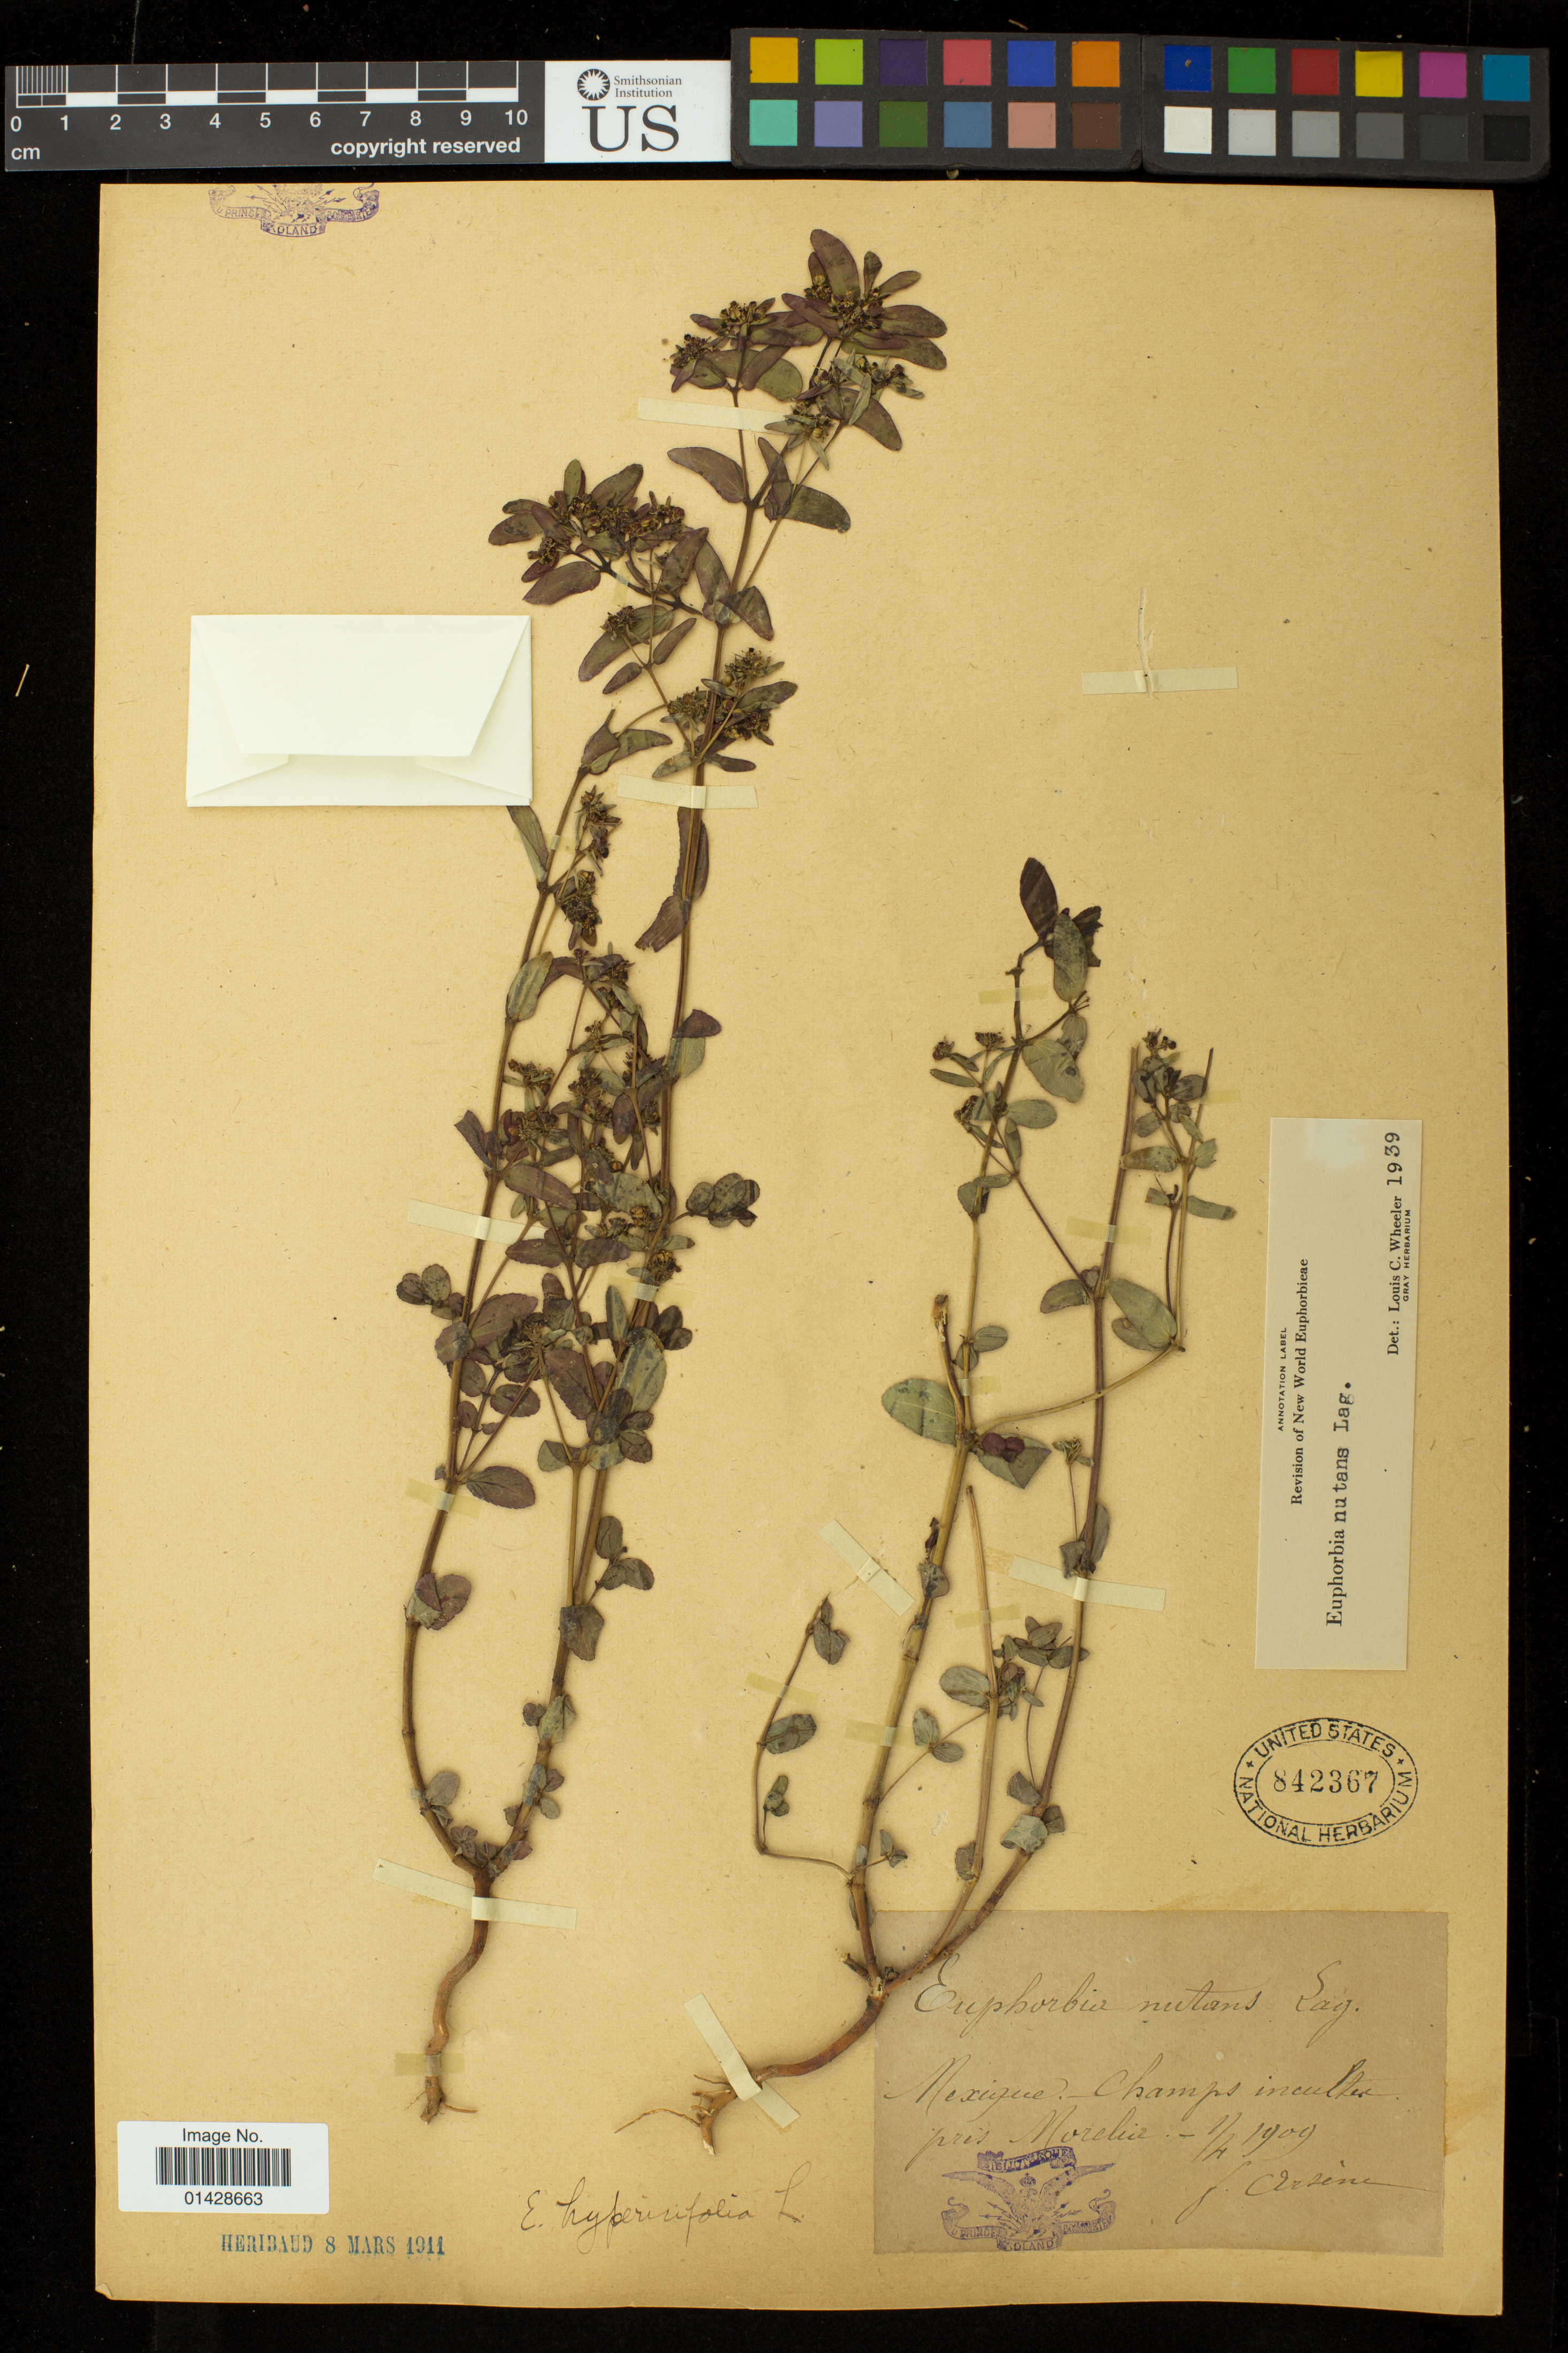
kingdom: Plantae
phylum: Tracheophyta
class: Magnoliopsida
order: Malpighiales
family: Euphorbiaceae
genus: Euphorbia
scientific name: Euphorbia nutans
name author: Lag.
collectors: F. Arsène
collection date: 1909-04-01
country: Mexico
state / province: Michoacán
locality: Morelia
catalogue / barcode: US 842367